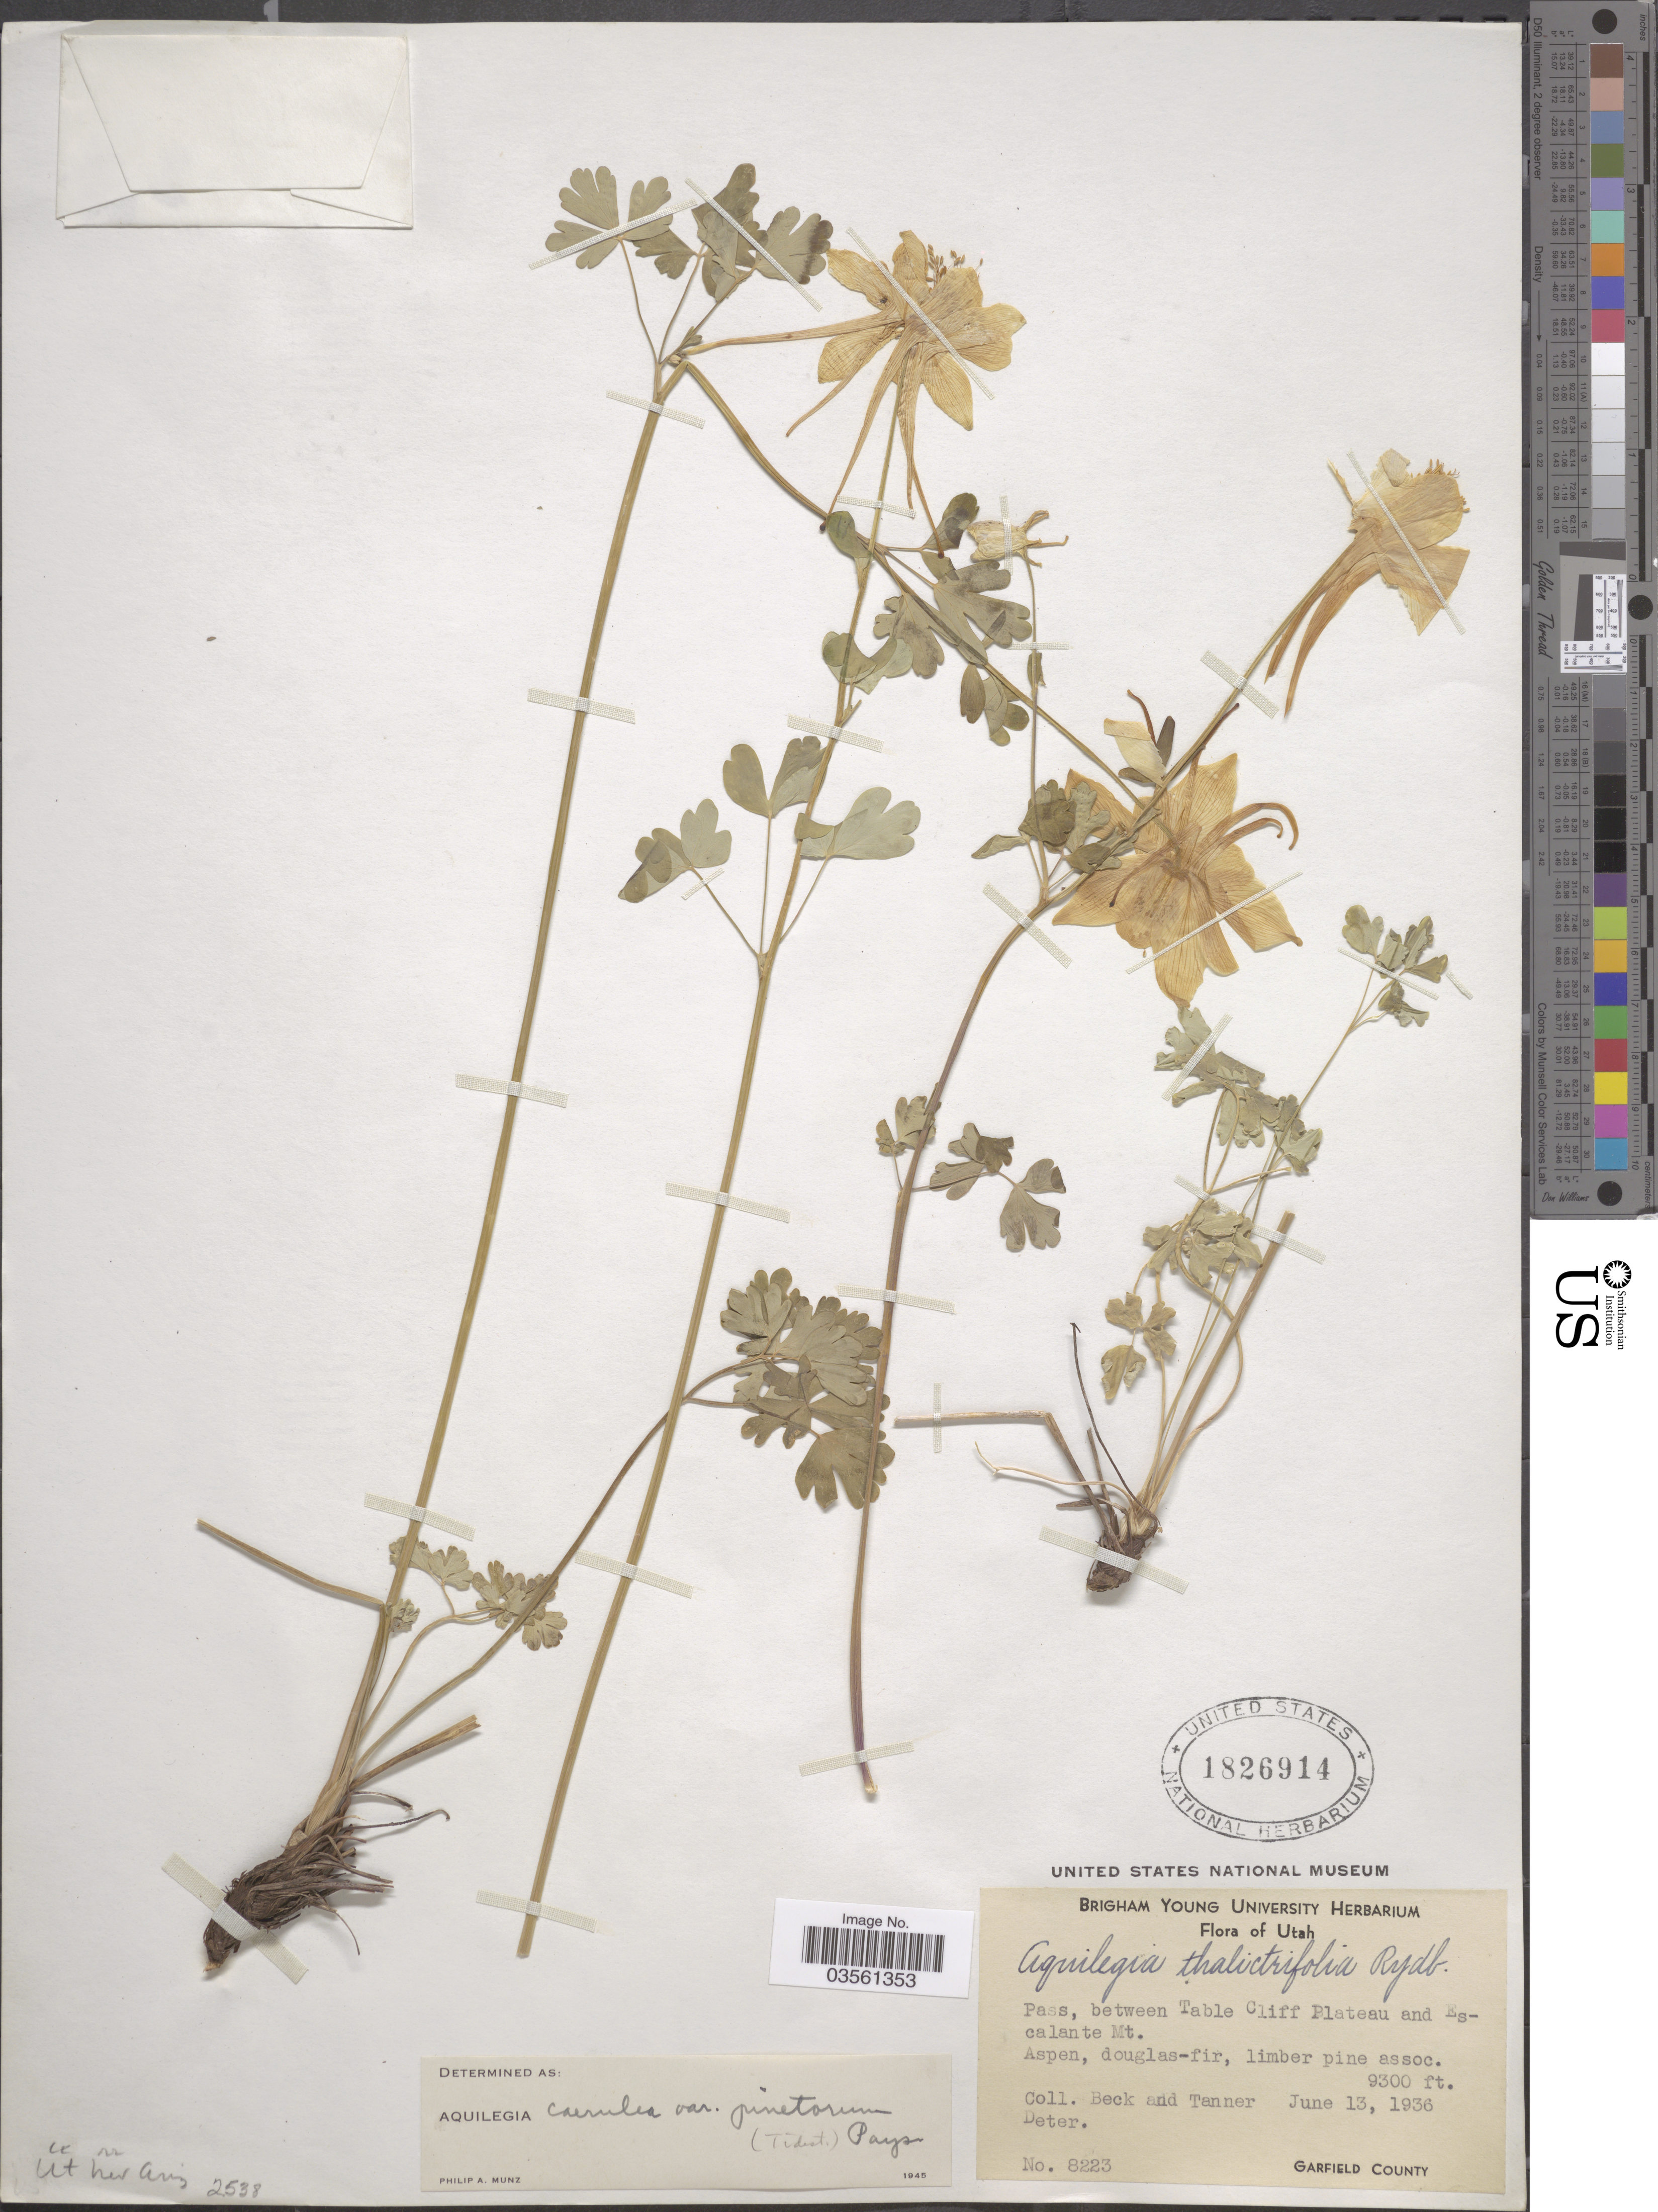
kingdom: Plantae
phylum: Tracheophyta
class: Magnoliopsida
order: Ranunculales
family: Ranunculaceae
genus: Aquilegia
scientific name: Aquilegia coerulea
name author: E. James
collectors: -- Beck & -. Tanner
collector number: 8223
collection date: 1936-06-13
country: United States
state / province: Utah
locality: Pass, between Table Cliff Plateau and Escalante Mt. Garfield County.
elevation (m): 2835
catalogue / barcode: US 1826914